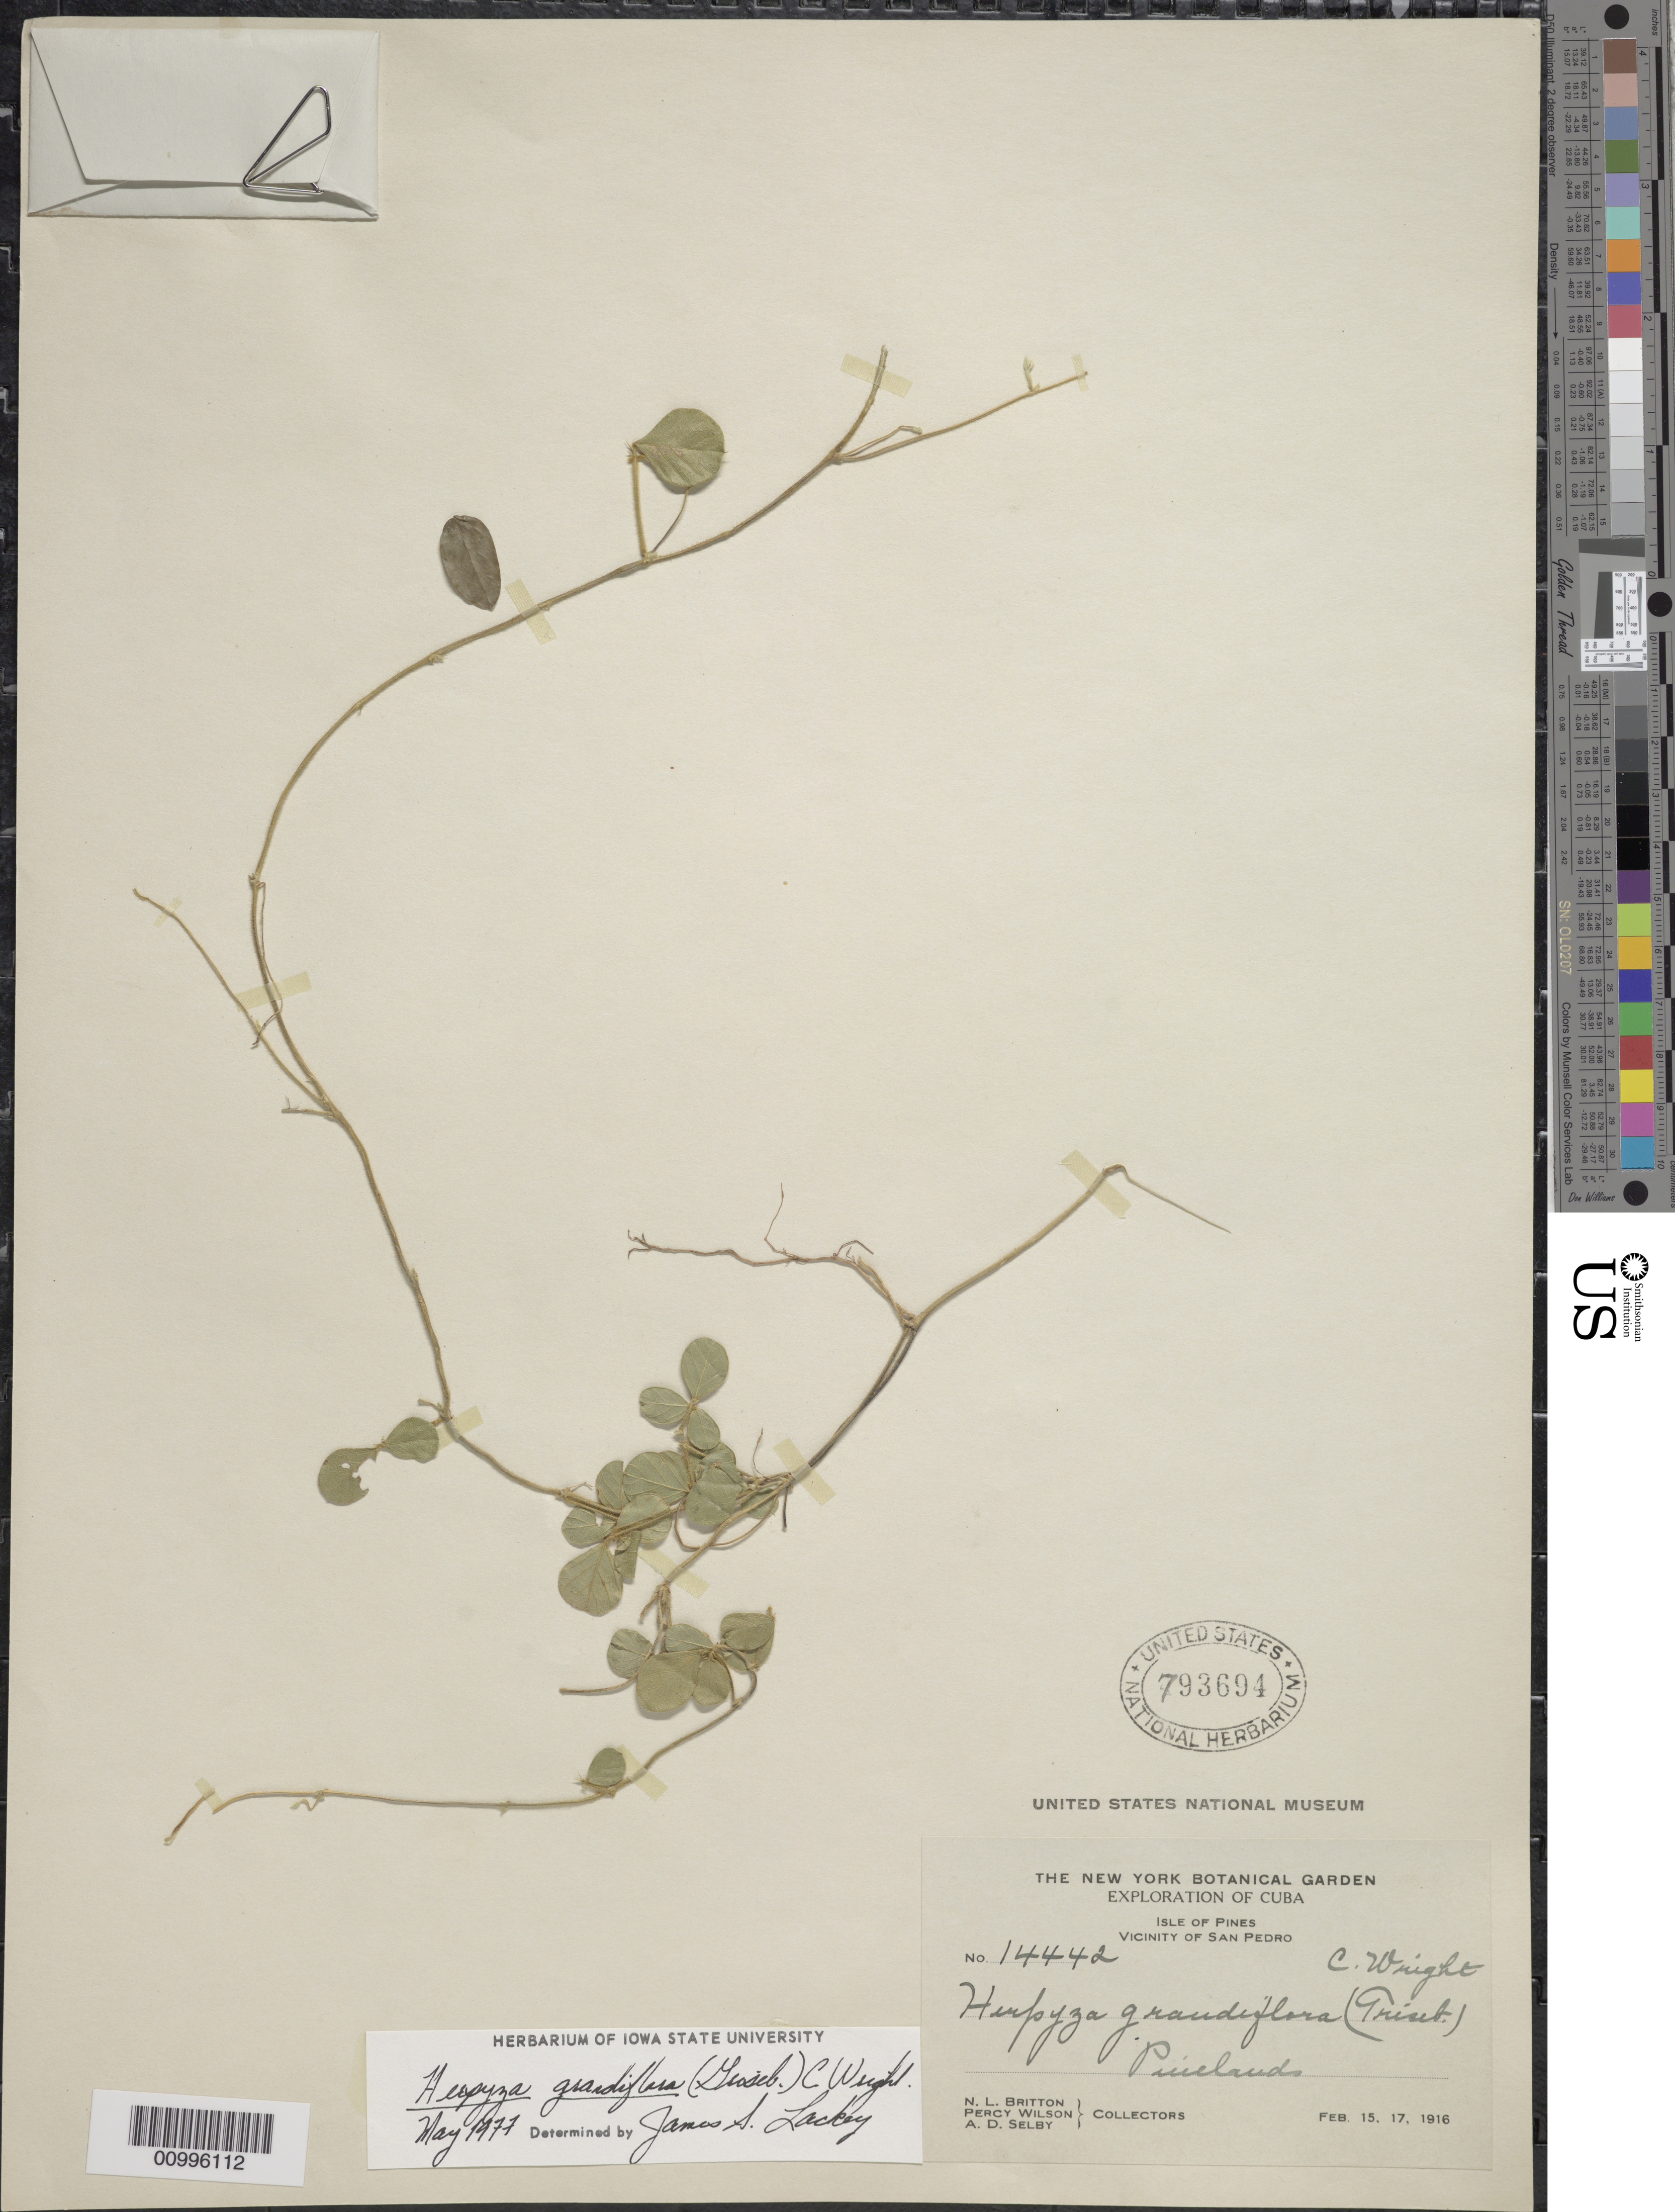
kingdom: Plantae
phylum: Tracheophyta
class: Magnoliopsida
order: Fabales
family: Fabaceae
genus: Herpyza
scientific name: Herpyza grandiflora var. grandiflora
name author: (Griseb.) C. Wright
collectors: N. Britton, P. Wilson, P. Wilson & A. Selby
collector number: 14442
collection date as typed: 15 Feb 1916 and 17 Feb 1916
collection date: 1916-02-15,1916-02-17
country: Cuba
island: Isla de la Juventud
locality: Vicinity of San Pedro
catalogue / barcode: US 793694